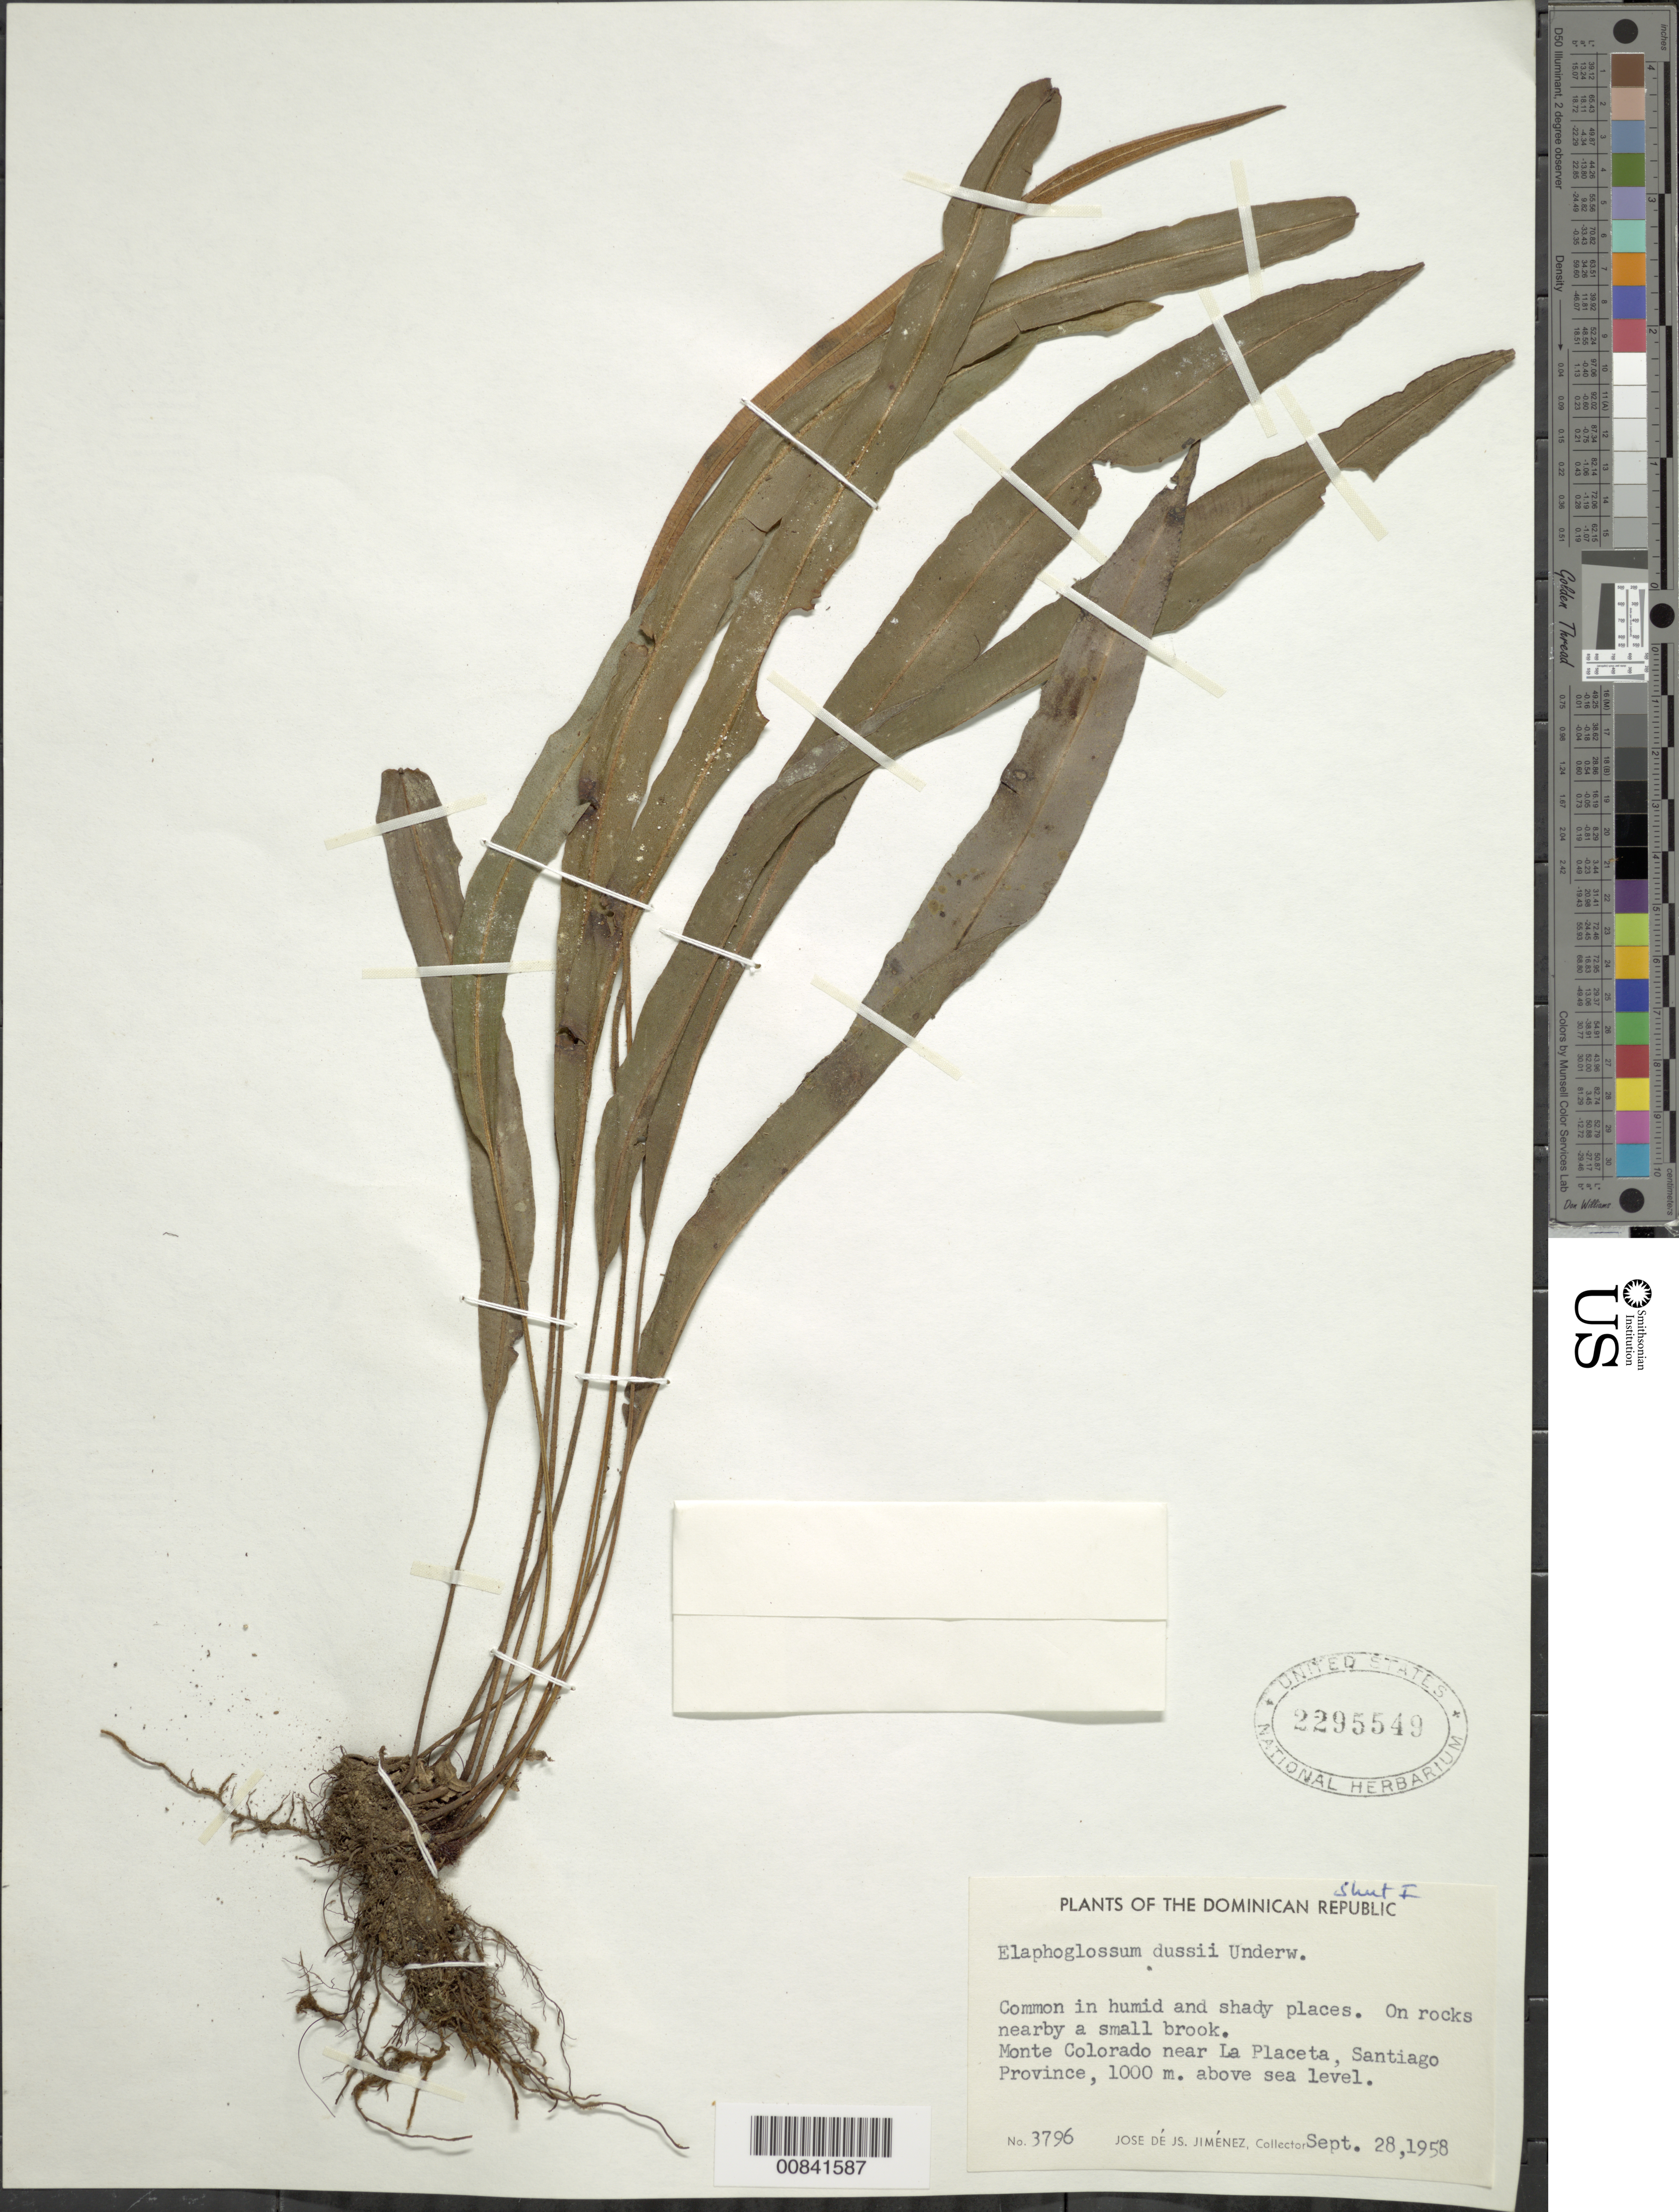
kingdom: Plantae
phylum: Tracheophyta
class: Polypodiopsida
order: Polypodiales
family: Dryopteridaceae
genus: Elaphoglossum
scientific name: Elaphoglossum petiolatum var. dussii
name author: (Underw. ex Maxon) Proctor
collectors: J. J. Jiménez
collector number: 3796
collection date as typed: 28 Sep 1958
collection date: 1958-09-28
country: Dominican Republic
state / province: Santiago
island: Hispaniola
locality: Monte Colorado, near La Placeta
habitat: Humid and shady places, on rocks near a small brook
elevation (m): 1000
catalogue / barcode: US 2295549